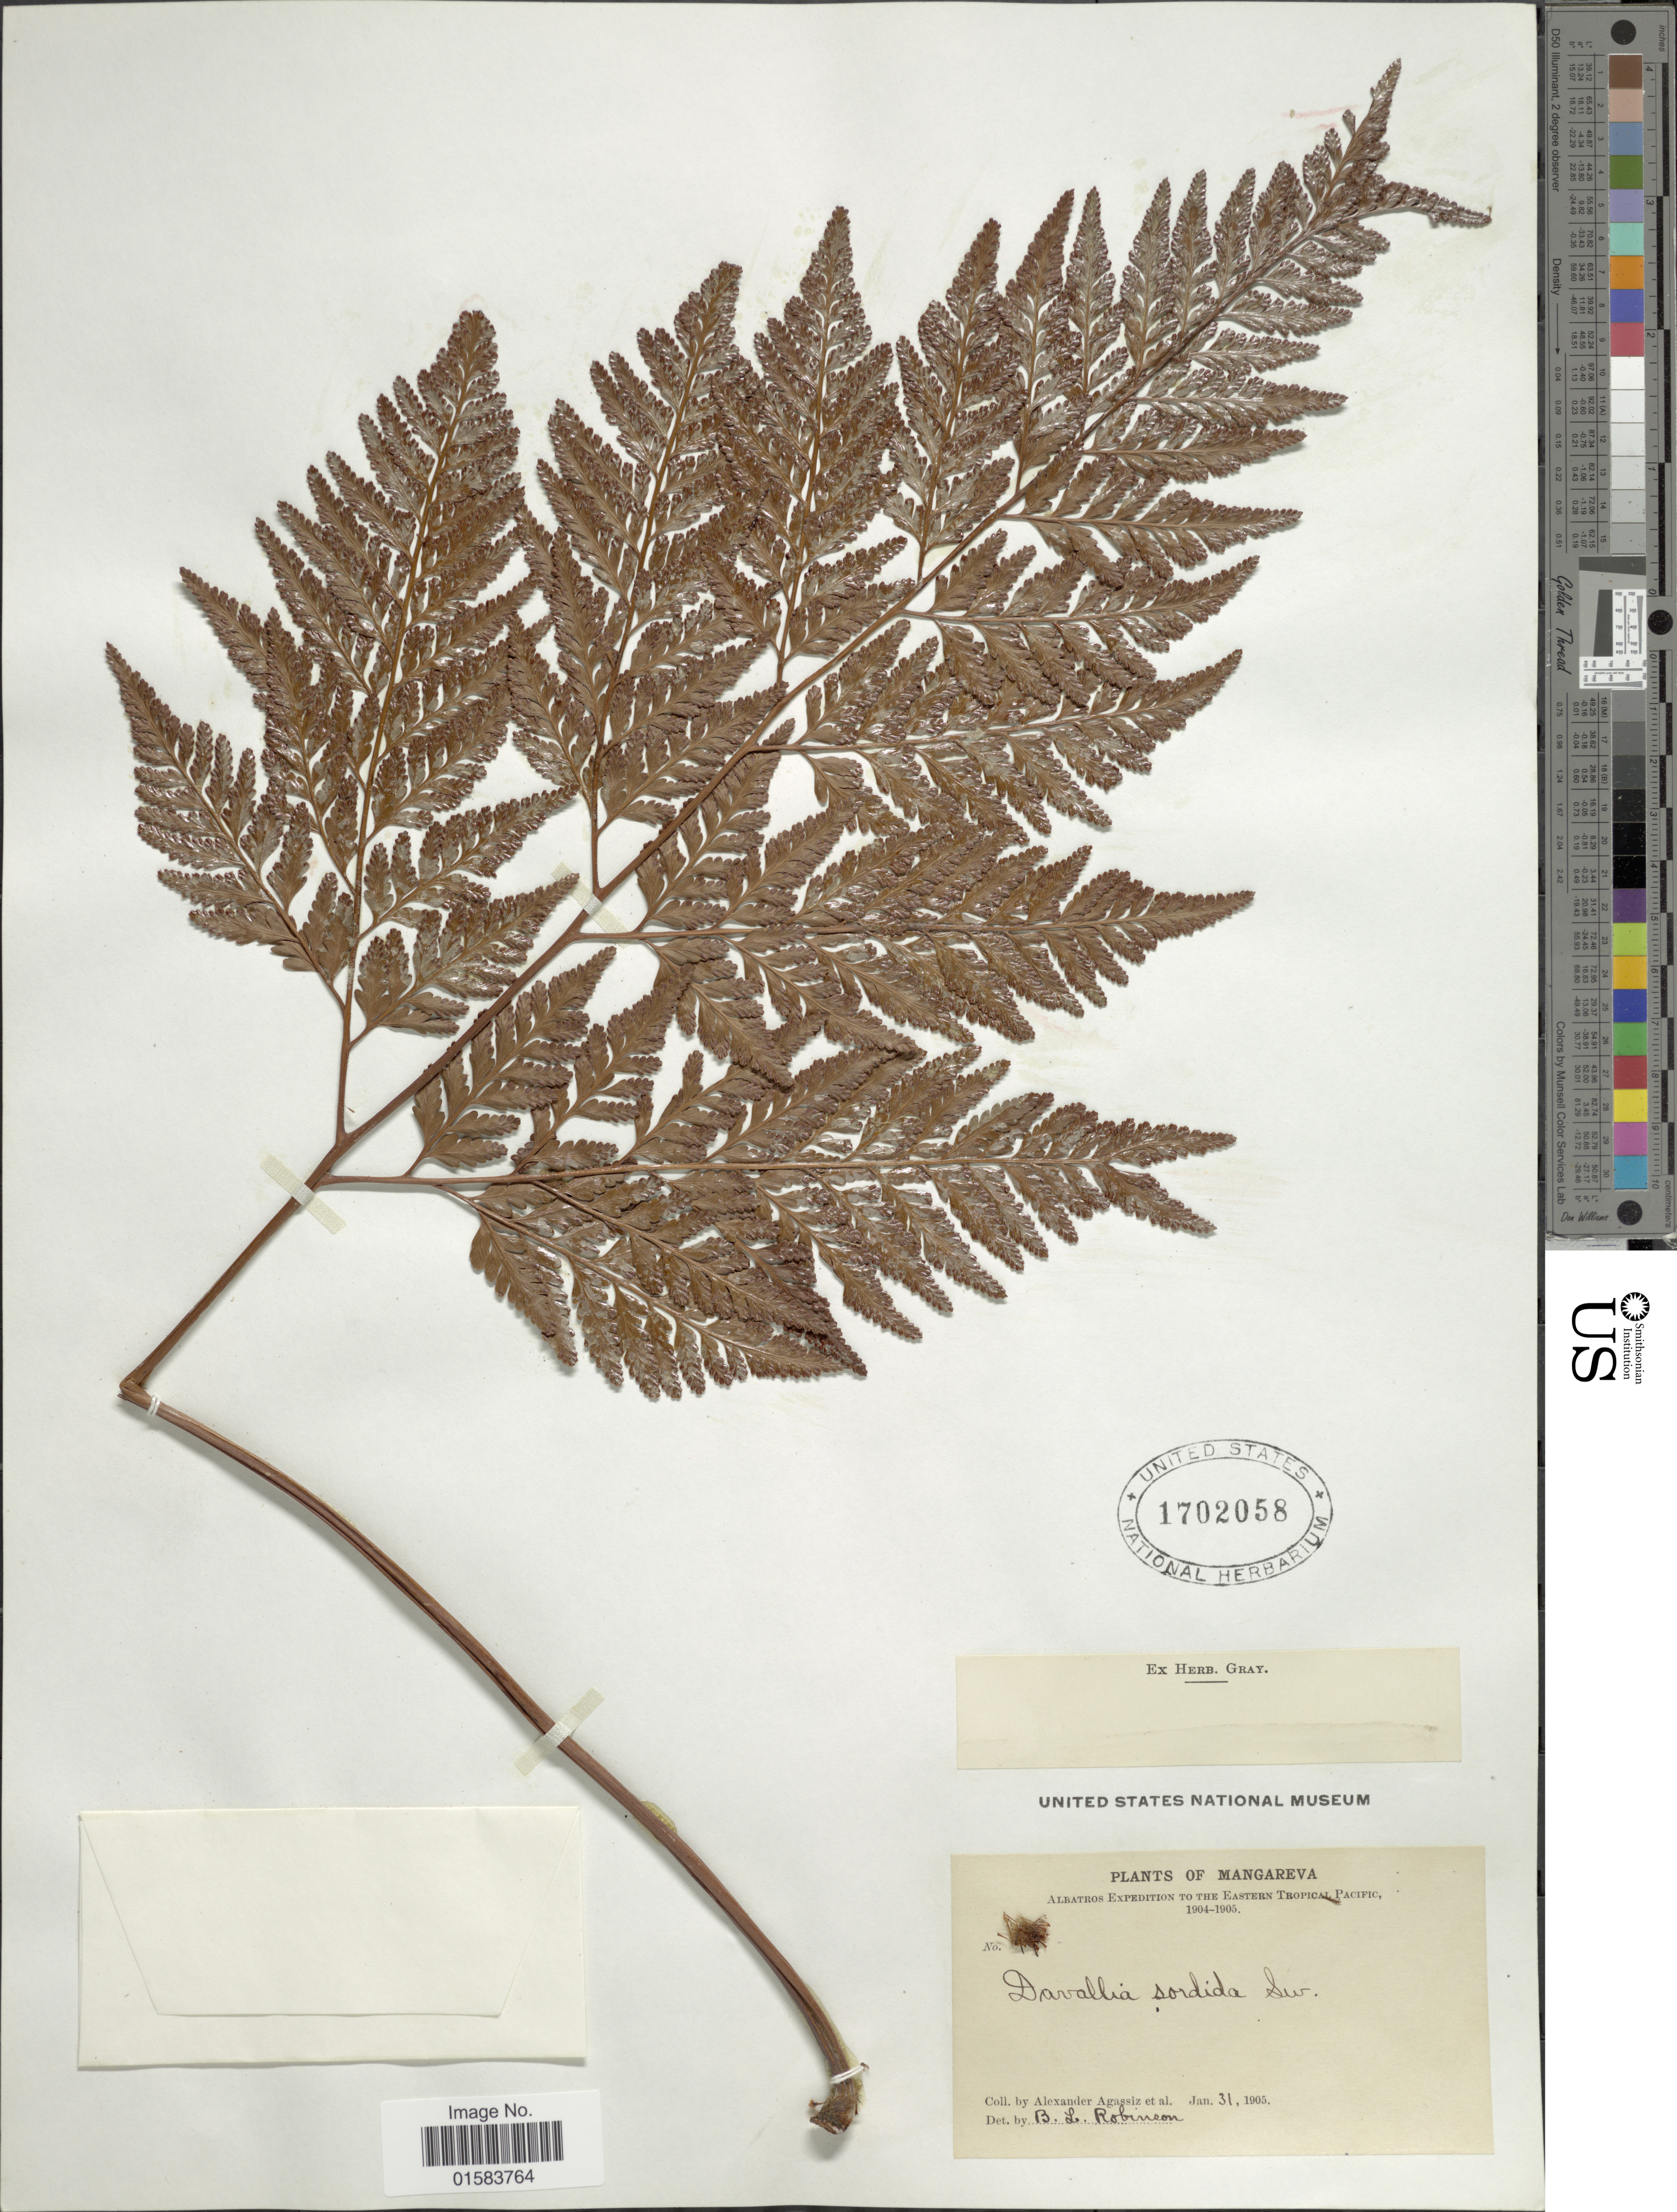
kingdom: Plantae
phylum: Tracheophyta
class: Polypodiopsida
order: Polypodiales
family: Davalliaceae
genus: Davallia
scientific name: Davallia solida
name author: (G. Forst.) Sw.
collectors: A. E. Agassiz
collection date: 1905-01-31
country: French Polynesia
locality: Mangareva, Expedition to the East Tropical Pacific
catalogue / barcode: US 1702058